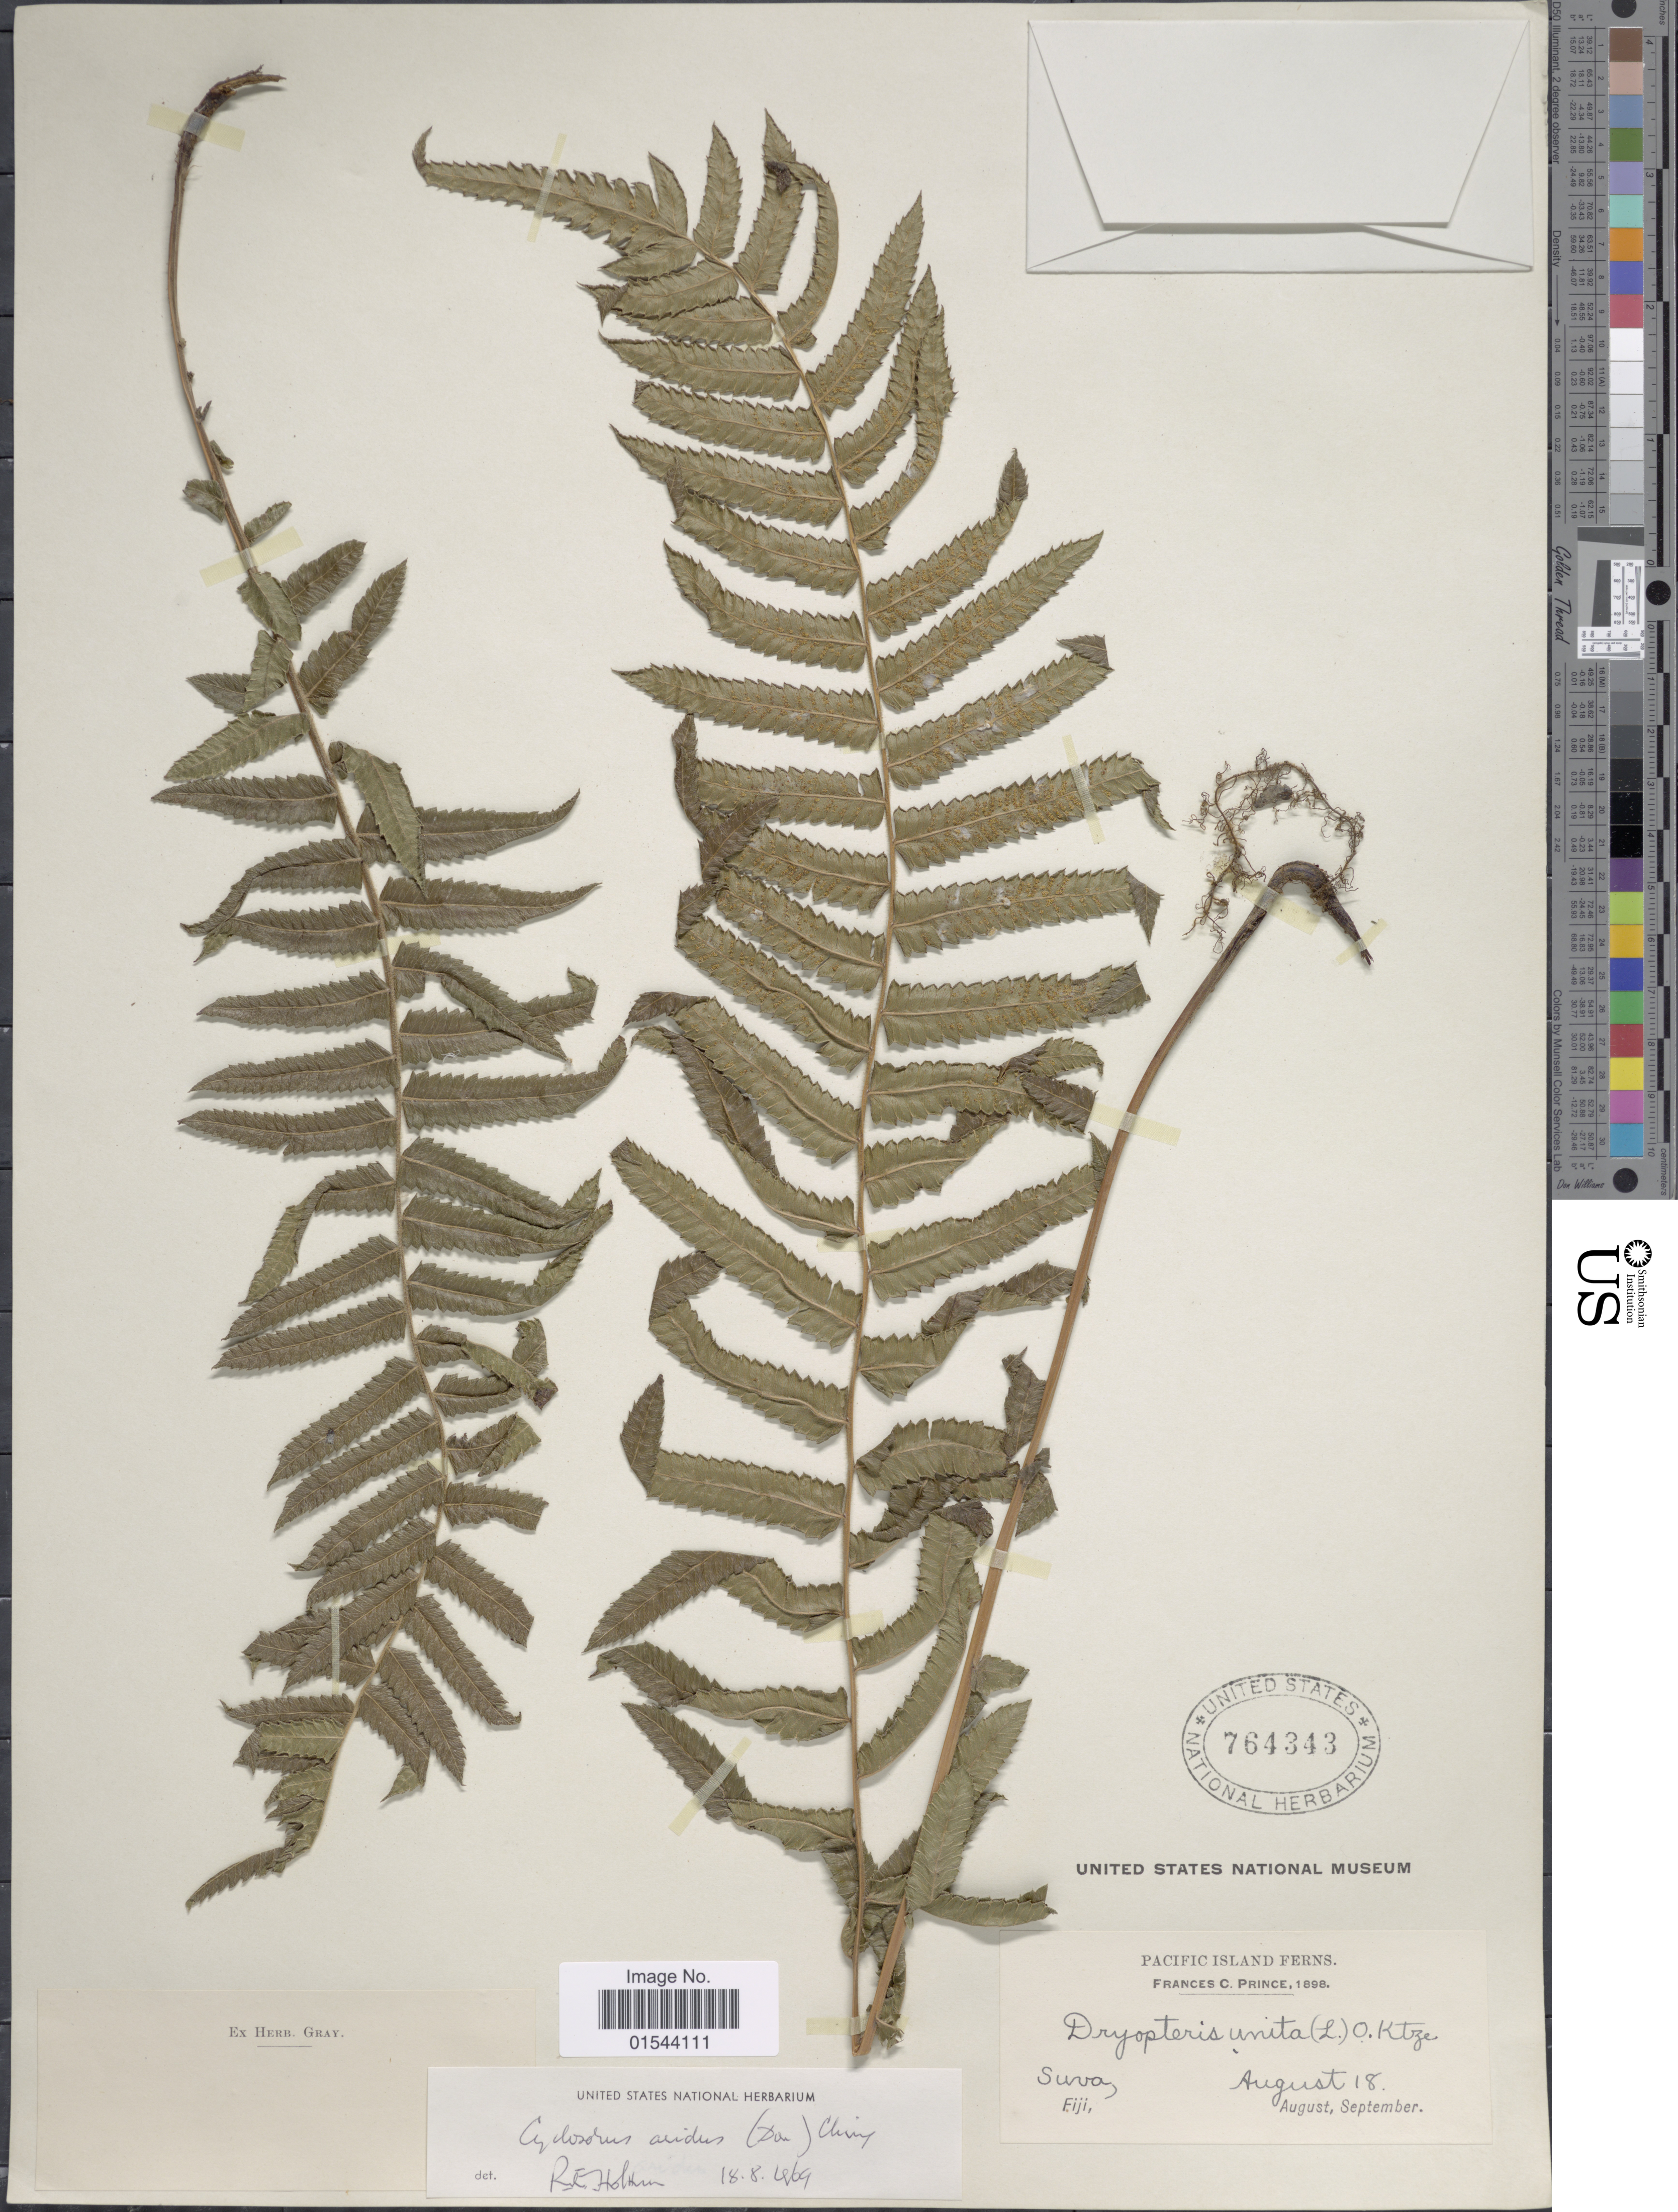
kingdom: Plantae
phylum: Tracheophyta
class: Polypodiopsida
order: Polypodiales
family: Thelypteridaceae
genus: Christella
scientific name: Christella arida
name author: (D. Don) Holttum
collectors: F. Prince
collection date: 1898-08-18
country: Fiji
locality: Pacific Island, Suva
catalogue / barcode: US 764343